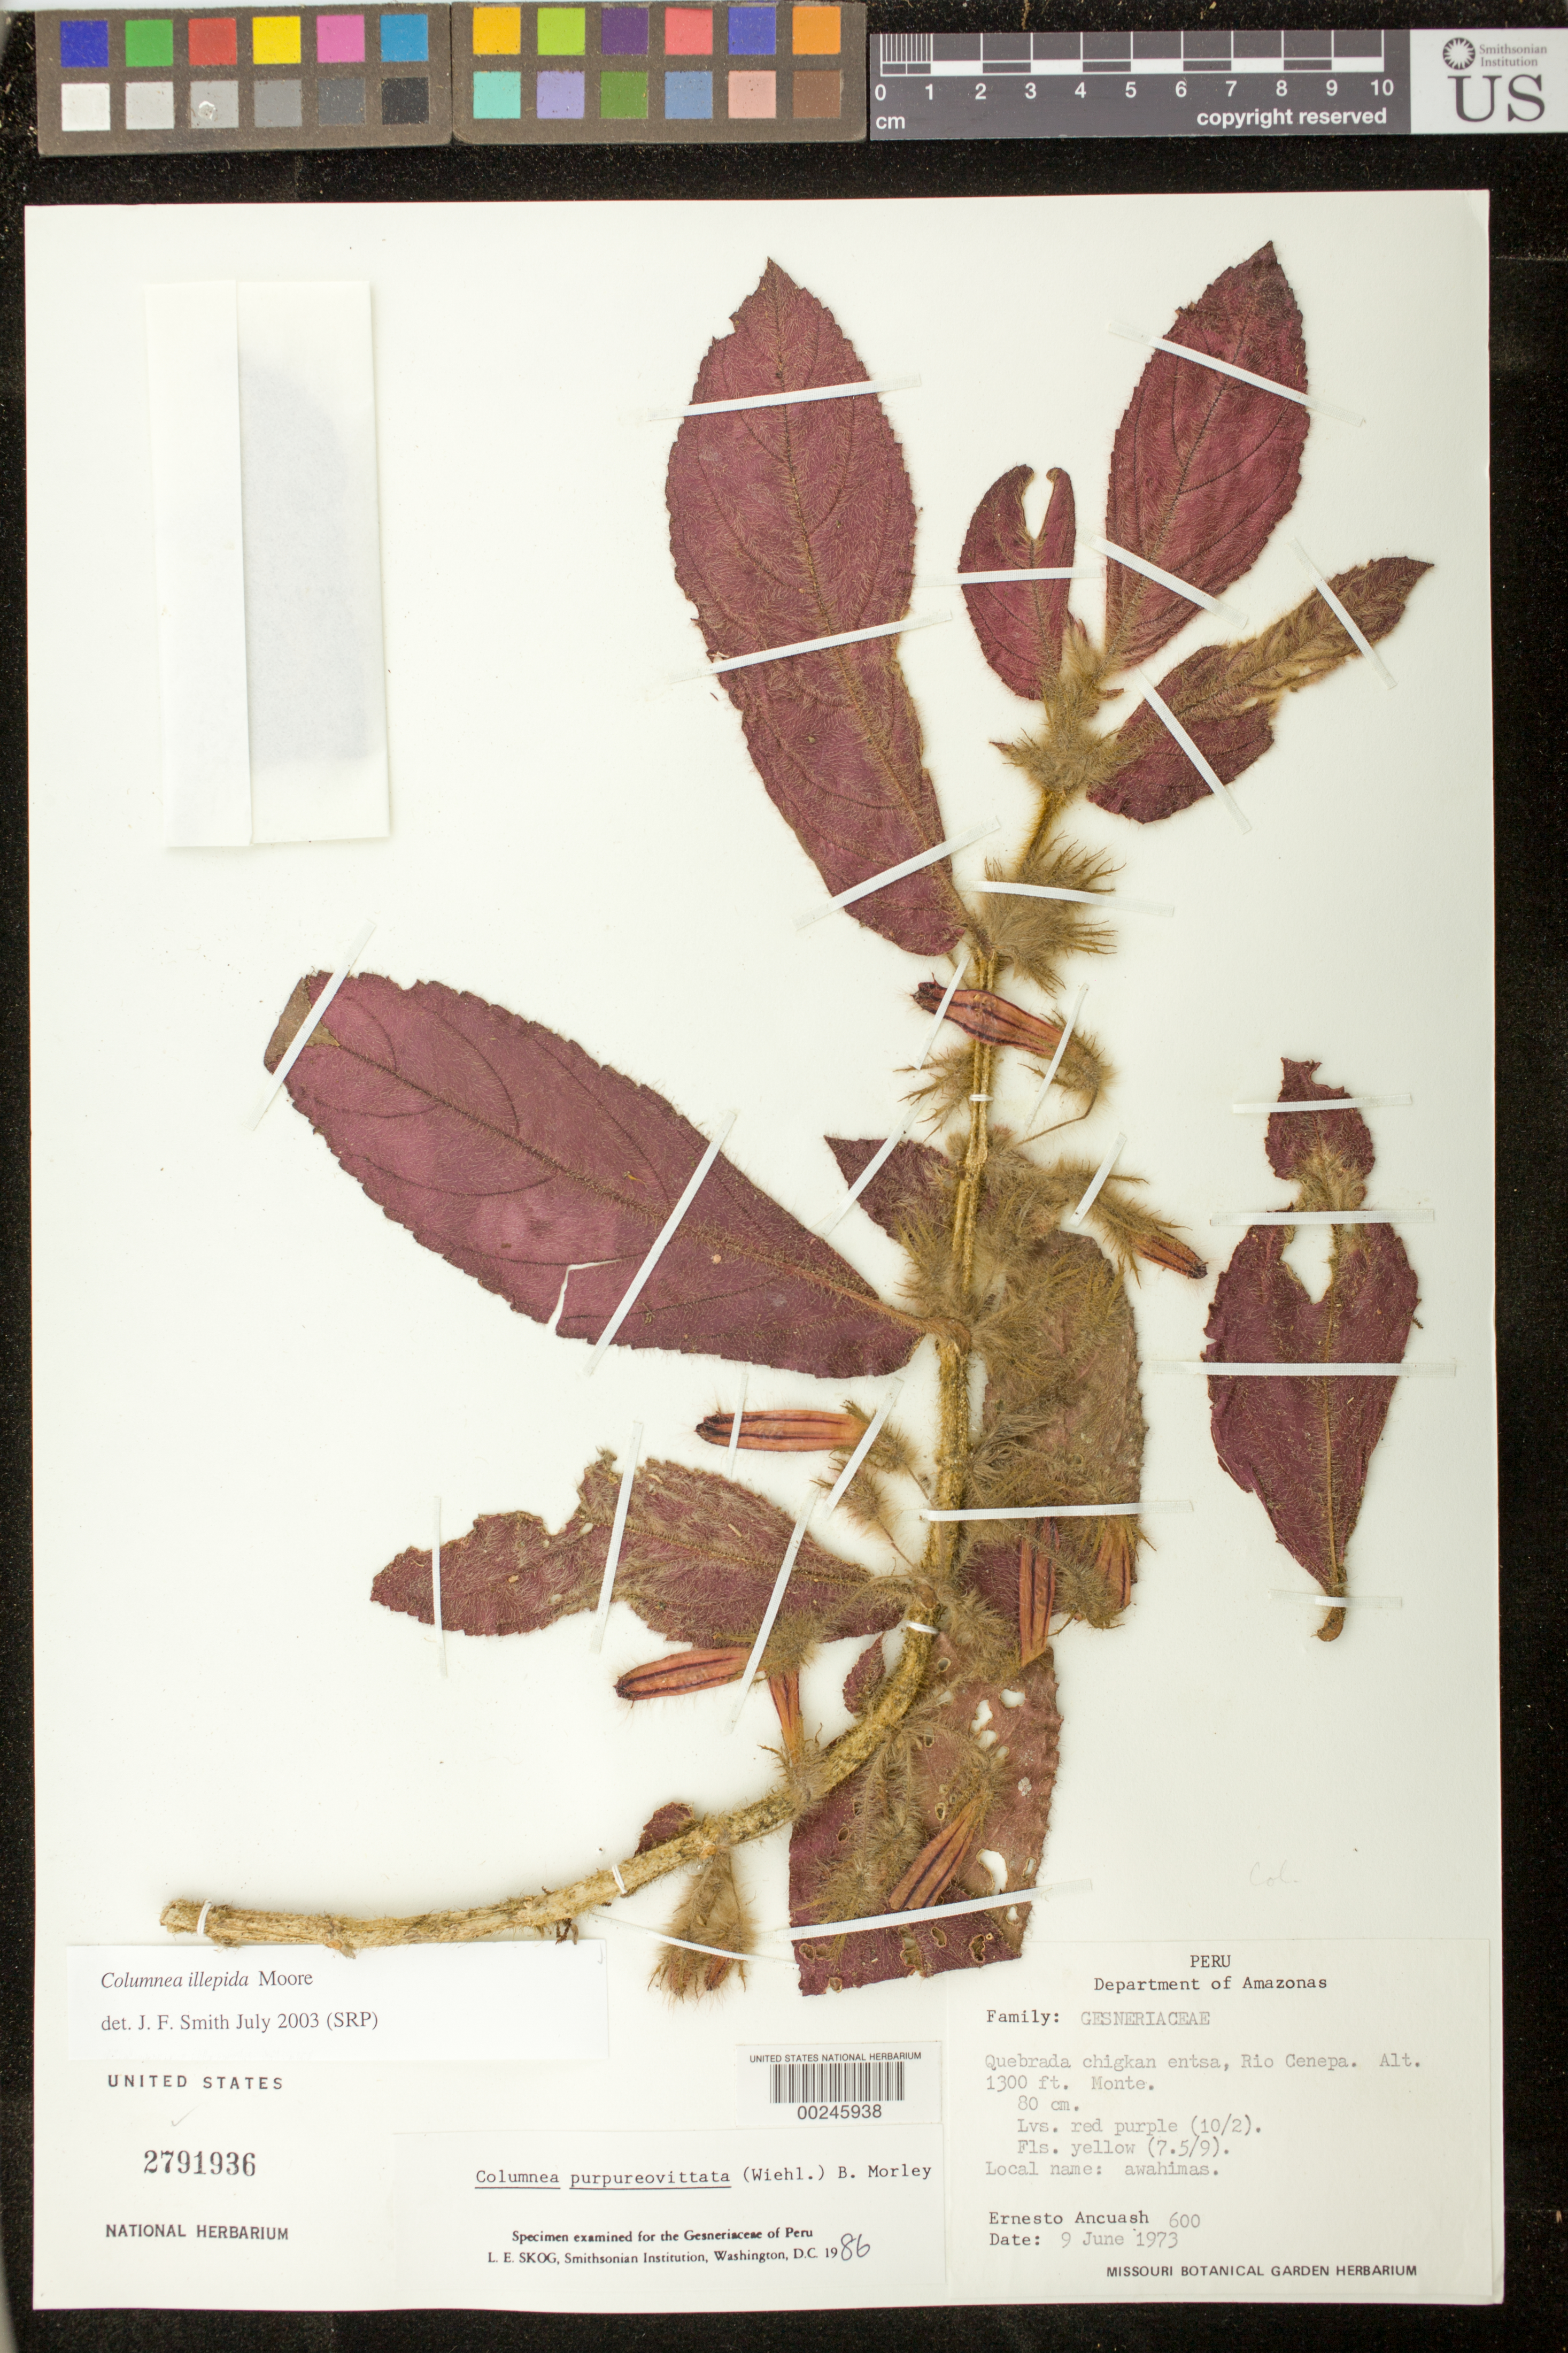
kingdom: Plantae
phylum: Tracheophyta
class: Magnoliopsida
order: Lamiales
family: Gesneriaceae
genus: Columnea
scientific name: Columnea illepida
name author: H.E. Moore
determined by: Smith, J. F.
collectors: E. Ancuash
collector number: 600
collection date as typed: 09 Jun 1973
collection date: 1973-06-09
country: Peru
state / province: Amazonas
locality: Quebrada chigkan entsa, Rio Cenepa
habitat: Forest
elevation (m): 396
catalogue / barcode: US 2791936